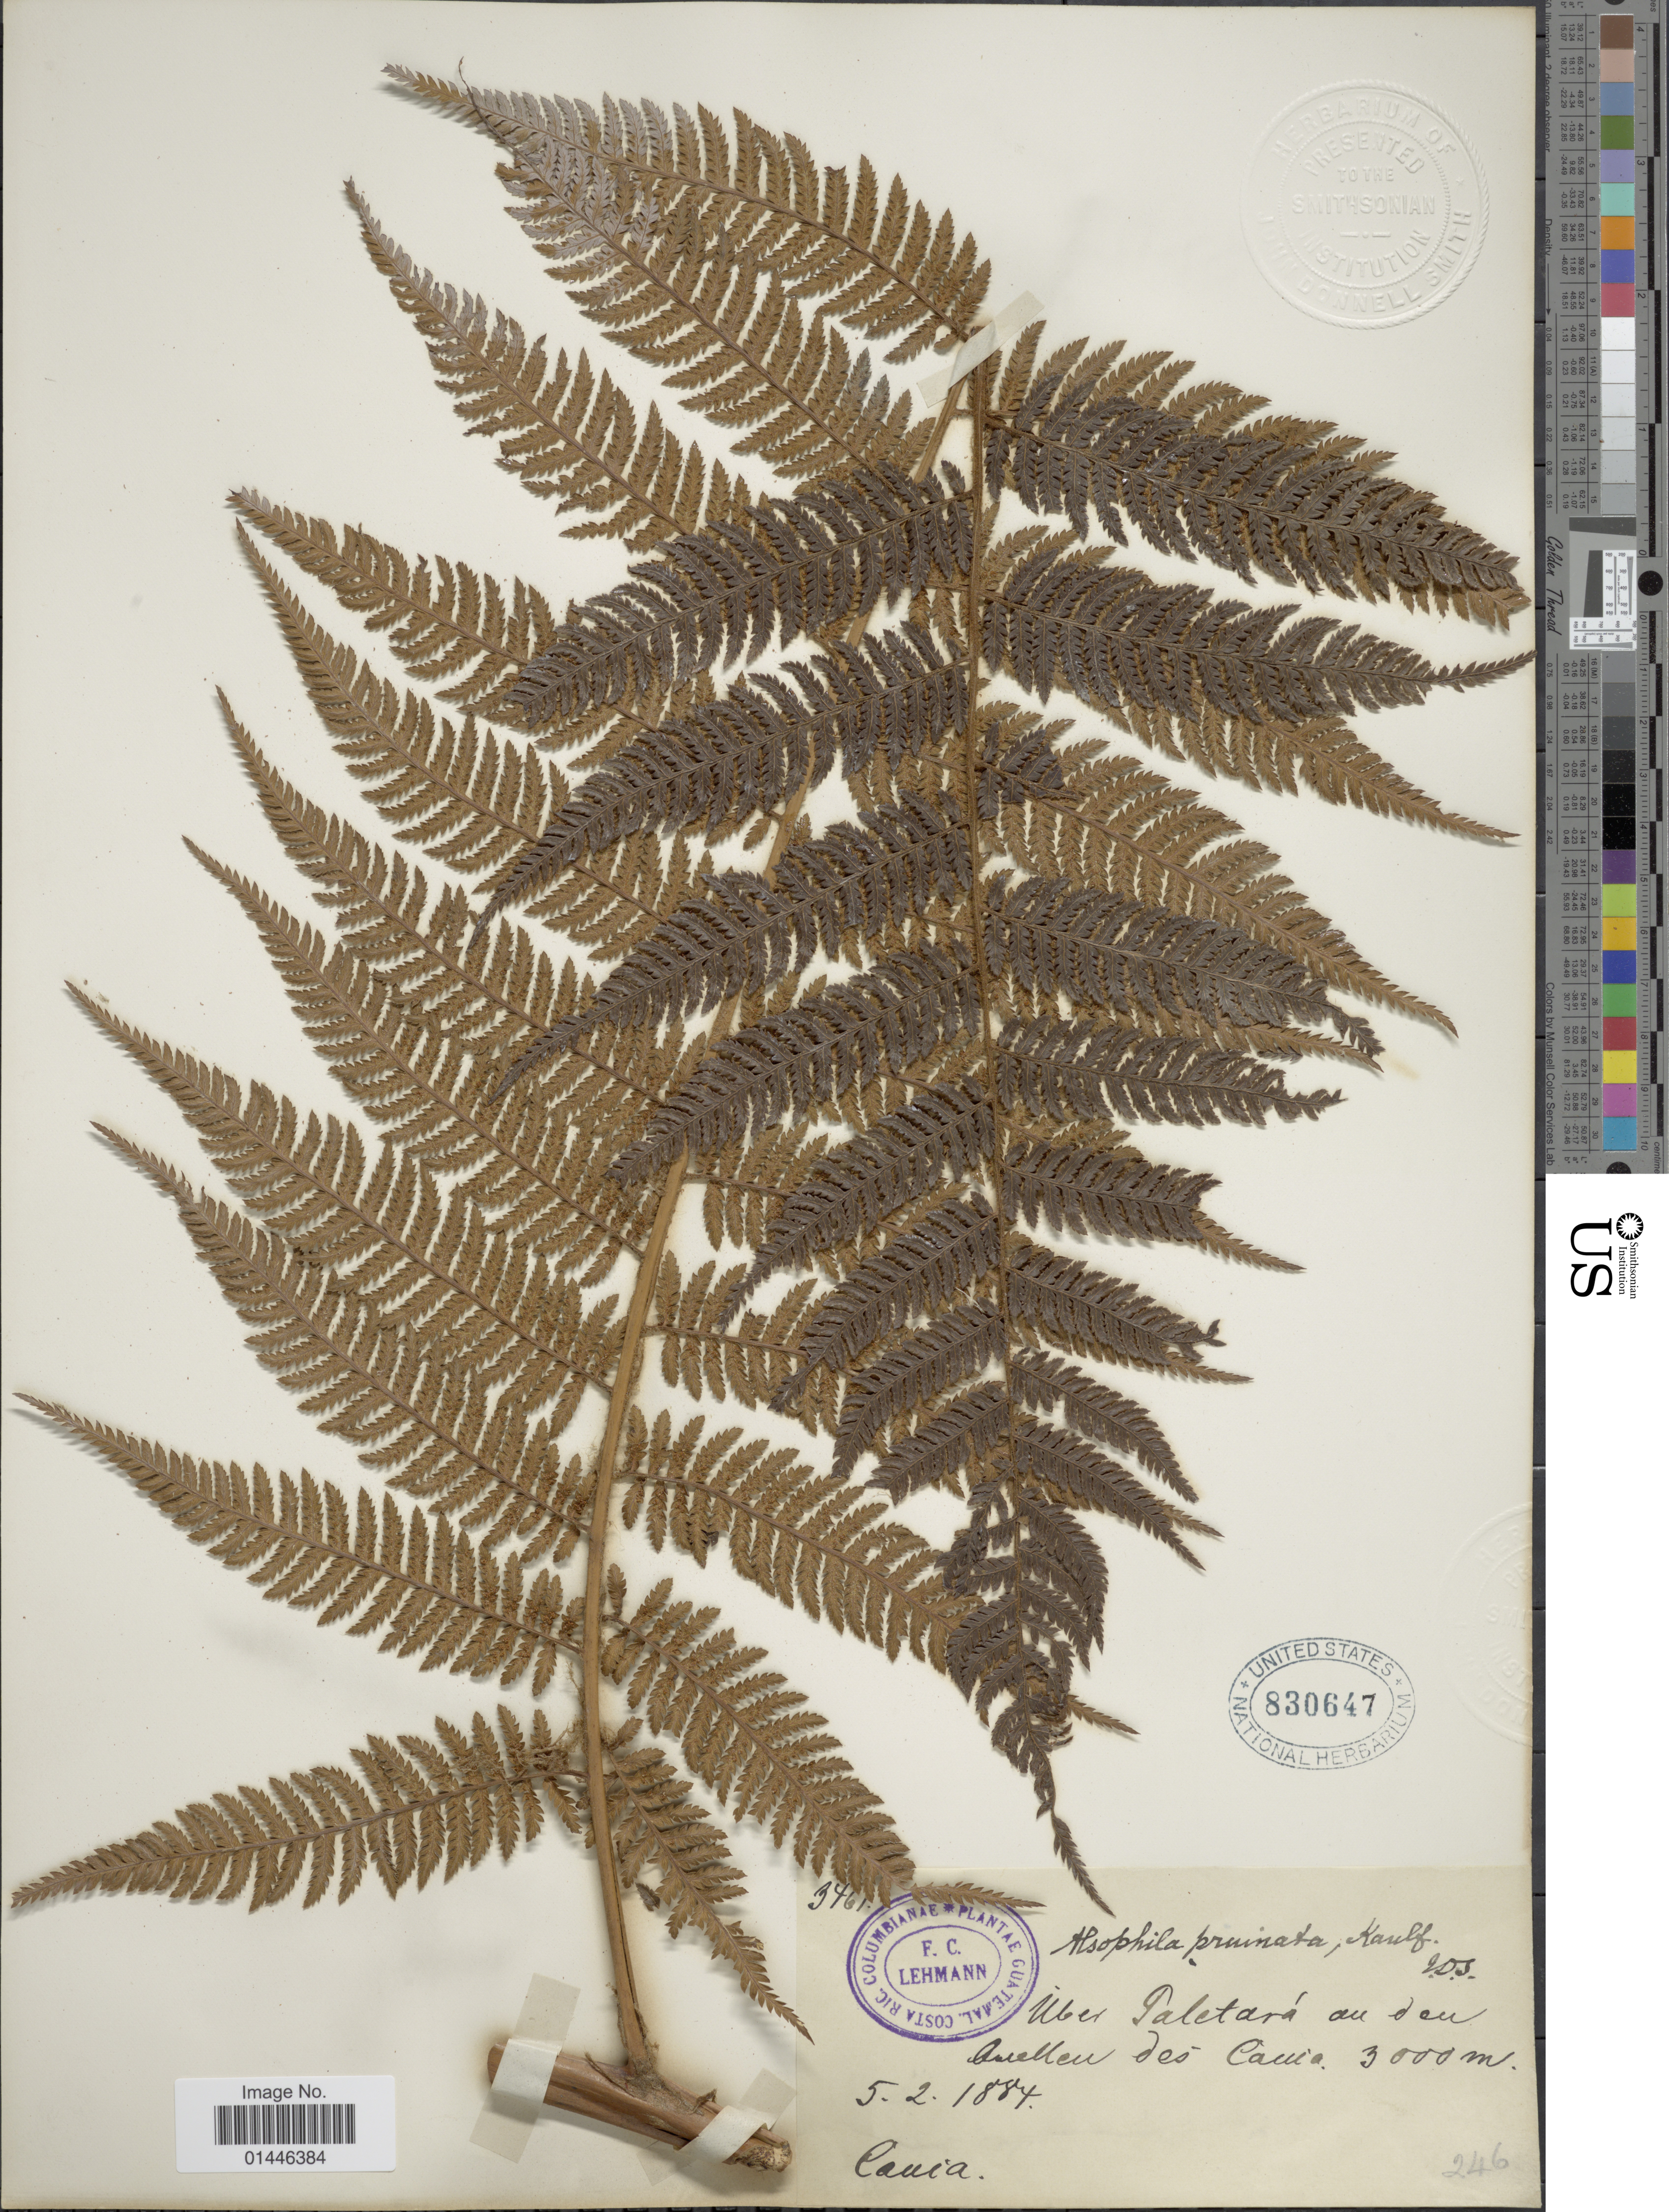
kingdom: Plantae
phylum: Tracheophyta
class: Polypodiopsida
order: Cyatheales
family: Dicksoniaceae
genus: Lophosoria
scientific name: Lophosoria quadripinnata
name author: (J.F. Gmel.) C. Chr.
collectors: F. C. Lehmann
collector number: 3461*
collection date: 1884-02-05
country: Colombia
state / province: Cauca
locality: Paletará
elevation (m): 3000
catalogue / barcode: US 830647